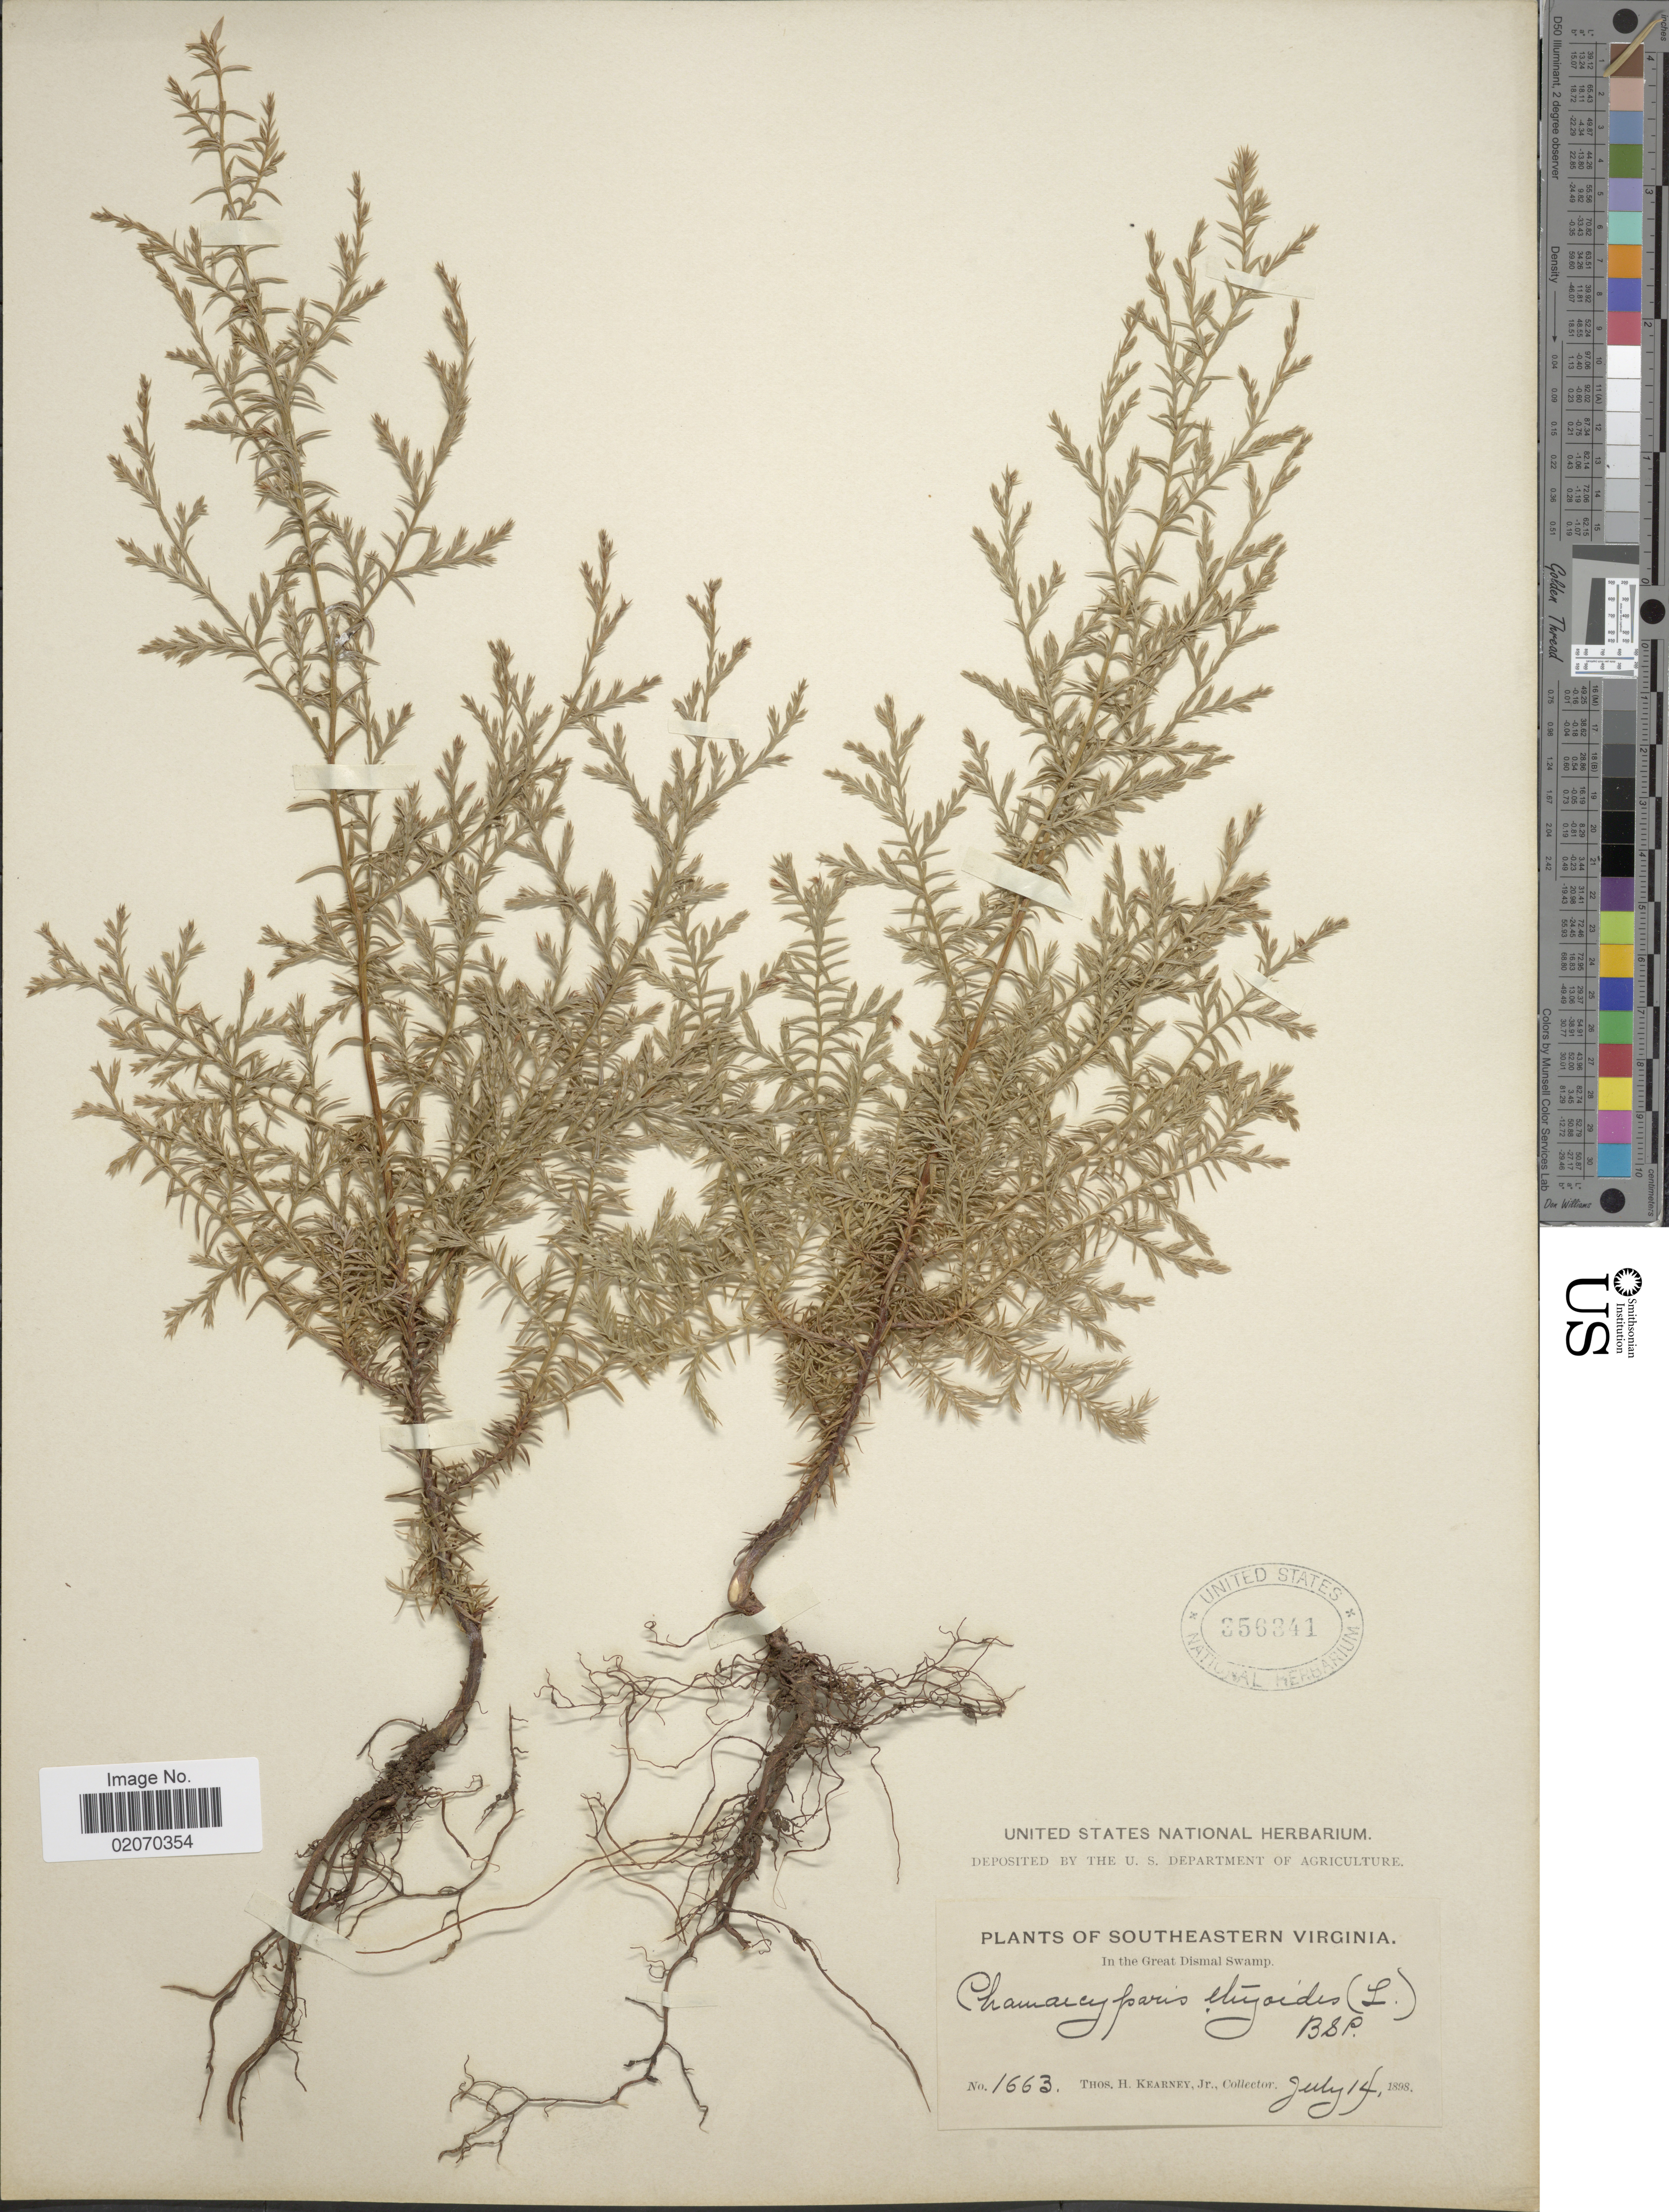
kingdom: Plantae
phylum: Tracheophyta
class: Pinopsida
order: Pinales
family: Cupressaceae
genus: Chamaecyparis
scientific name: Chamaecyparis thyoides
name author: (L.) Britton, Stearns & Poggenb.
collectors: T. H. Kearney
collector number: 1663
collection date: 1898-07-14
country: United States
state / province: Virginia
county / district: City of Chesapeake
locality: Southeastern Virginia. In the Great Dismal Swamp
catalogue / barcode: US 356341